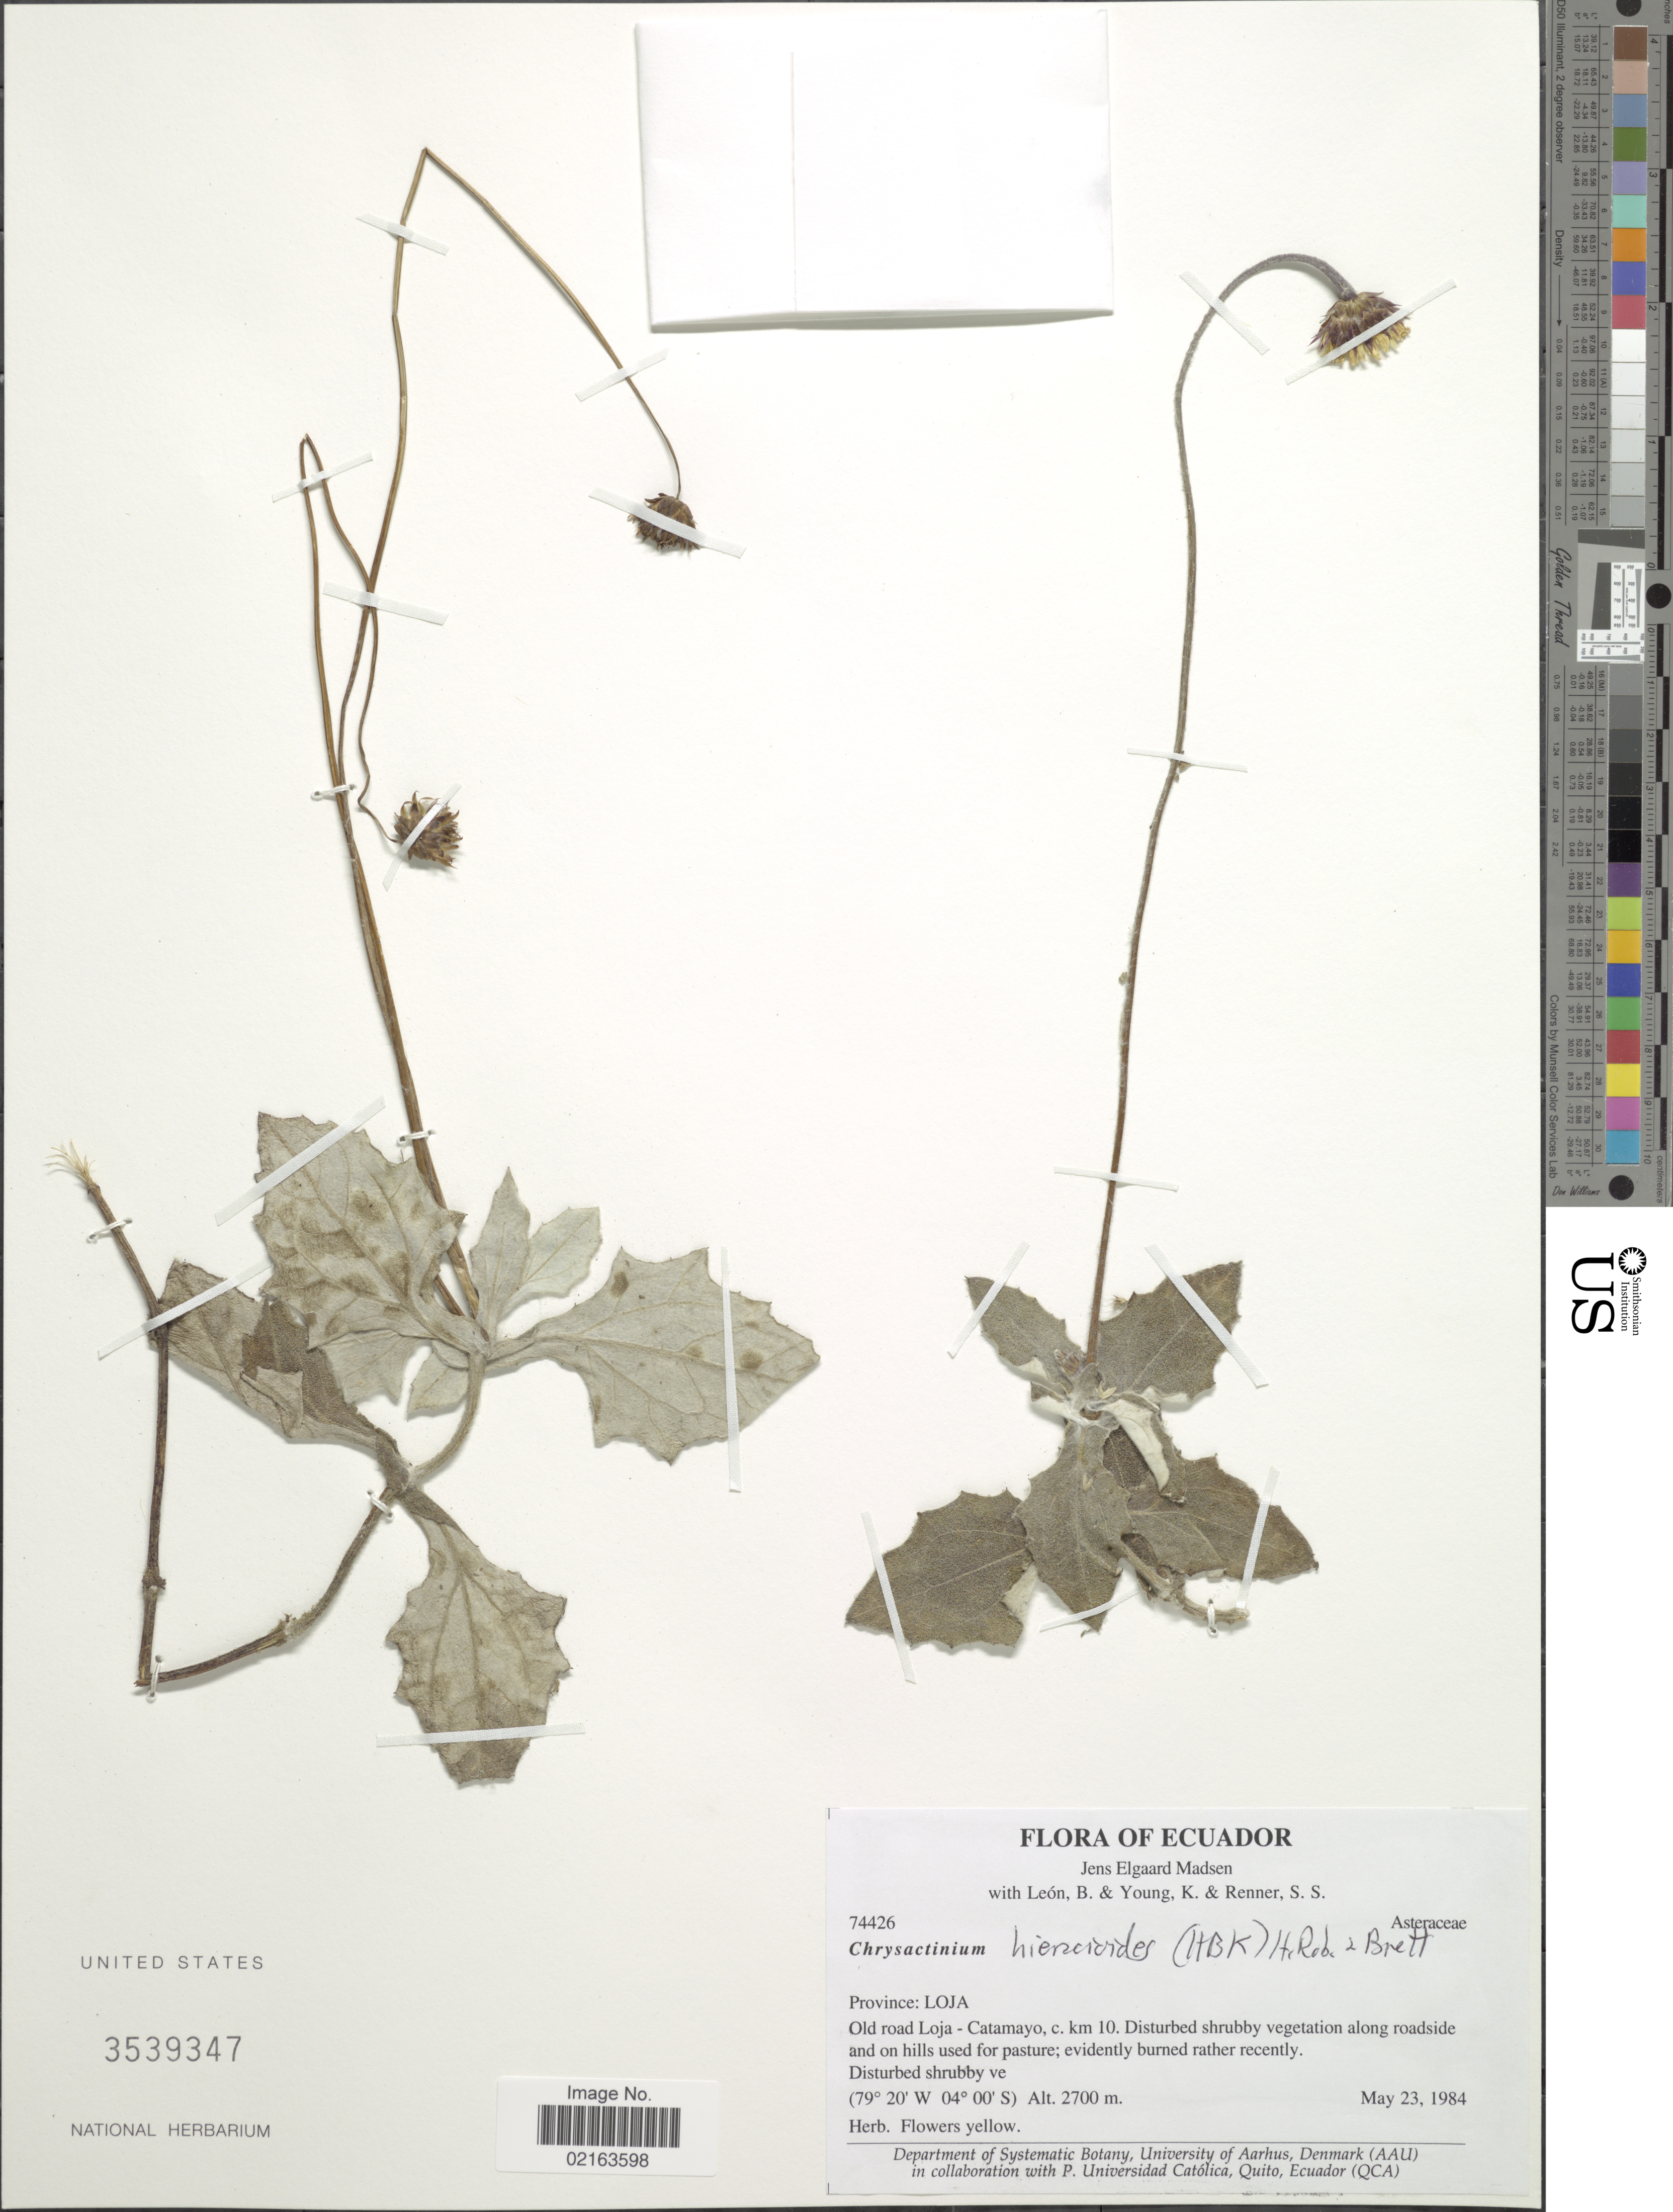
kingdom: Plantae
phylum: Tracheophyta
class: Magnoliopsida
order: Asterales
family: Asteraceae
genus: Chrysactinium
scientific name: Chrysactinium hieracioides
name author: (Kunth) H. Rob. & Brettell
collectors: J. E. Madsen, B. León, K. Young & S. S. Renner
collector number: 74426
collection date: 1984-05-23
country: Ecuador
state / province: Loja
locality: Province: Loja. Old road Loja - Catamayo, c. km 10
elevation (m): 2700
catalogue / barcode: US 3539347